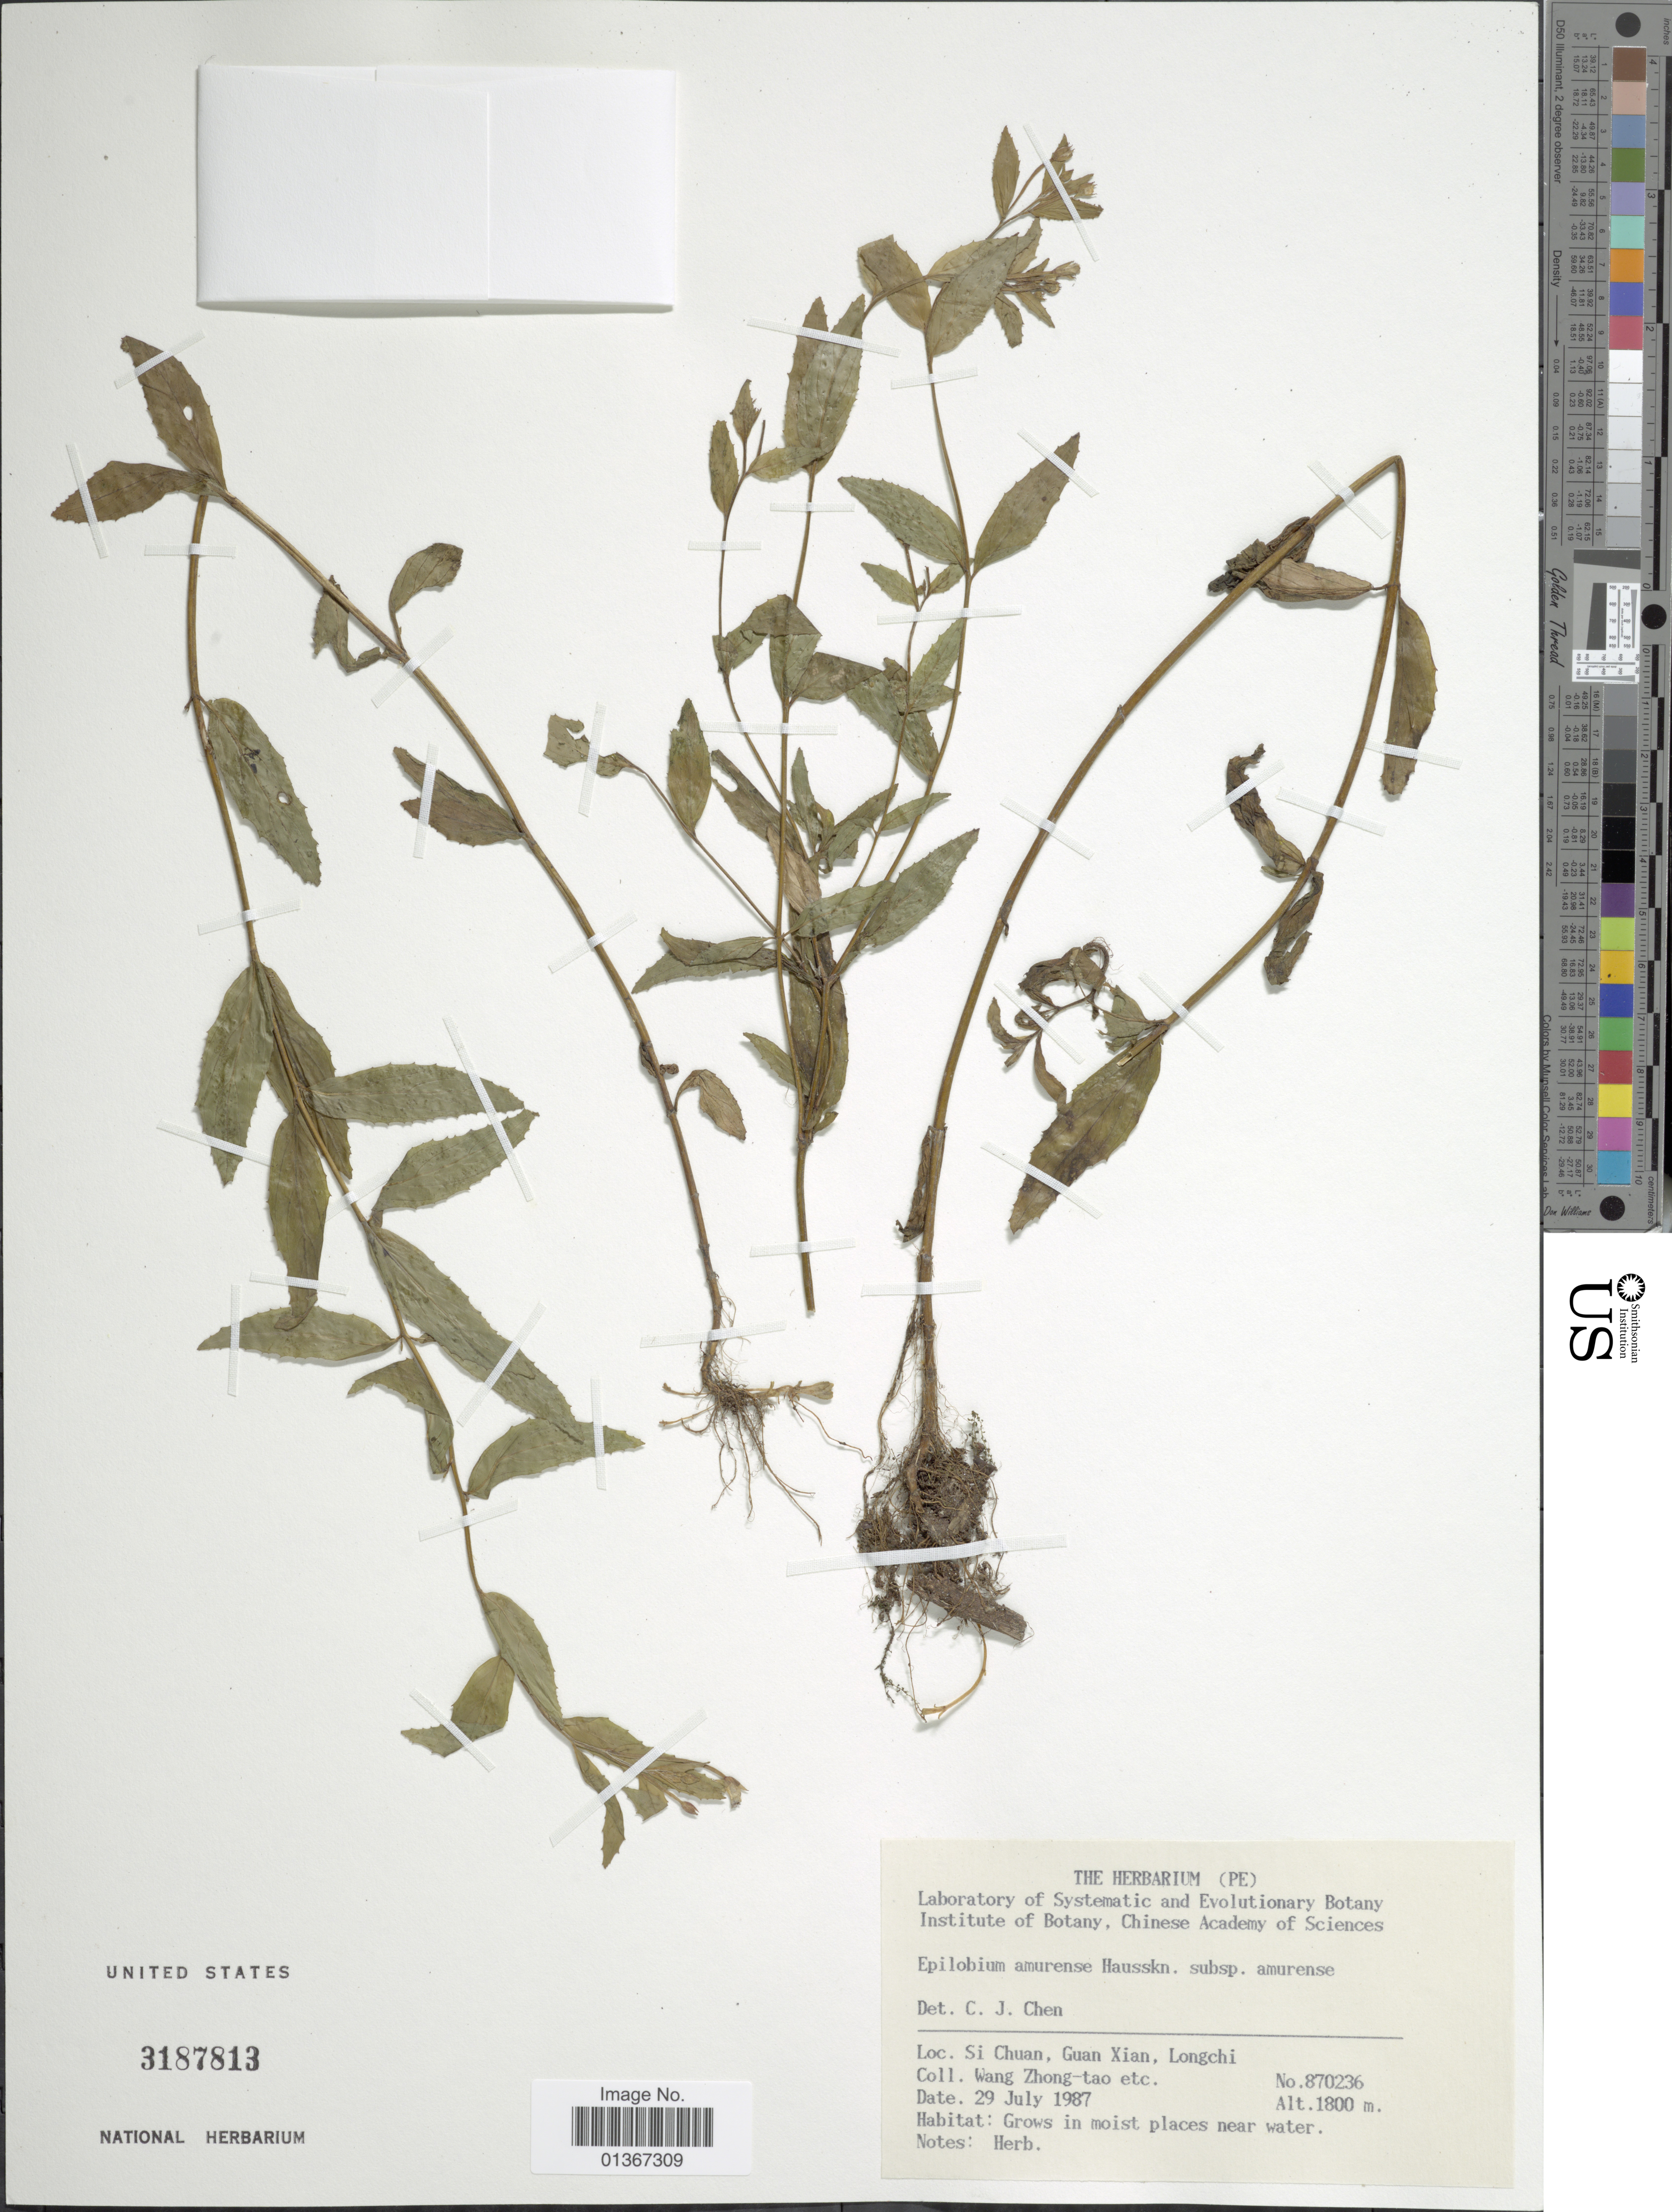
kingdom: Plantae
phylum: Tracheophyta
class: Magnoliopsida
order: Myrtales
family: Onagraceae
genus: Epilobium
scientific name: Epilobium amurense subsp. amurense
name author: Hausskn.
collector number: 870236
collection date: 1987-07-29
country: China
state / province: Sichuan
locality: Sichuan, Guan Xian, Longchi.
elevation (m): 1800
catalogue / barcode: US 3187813